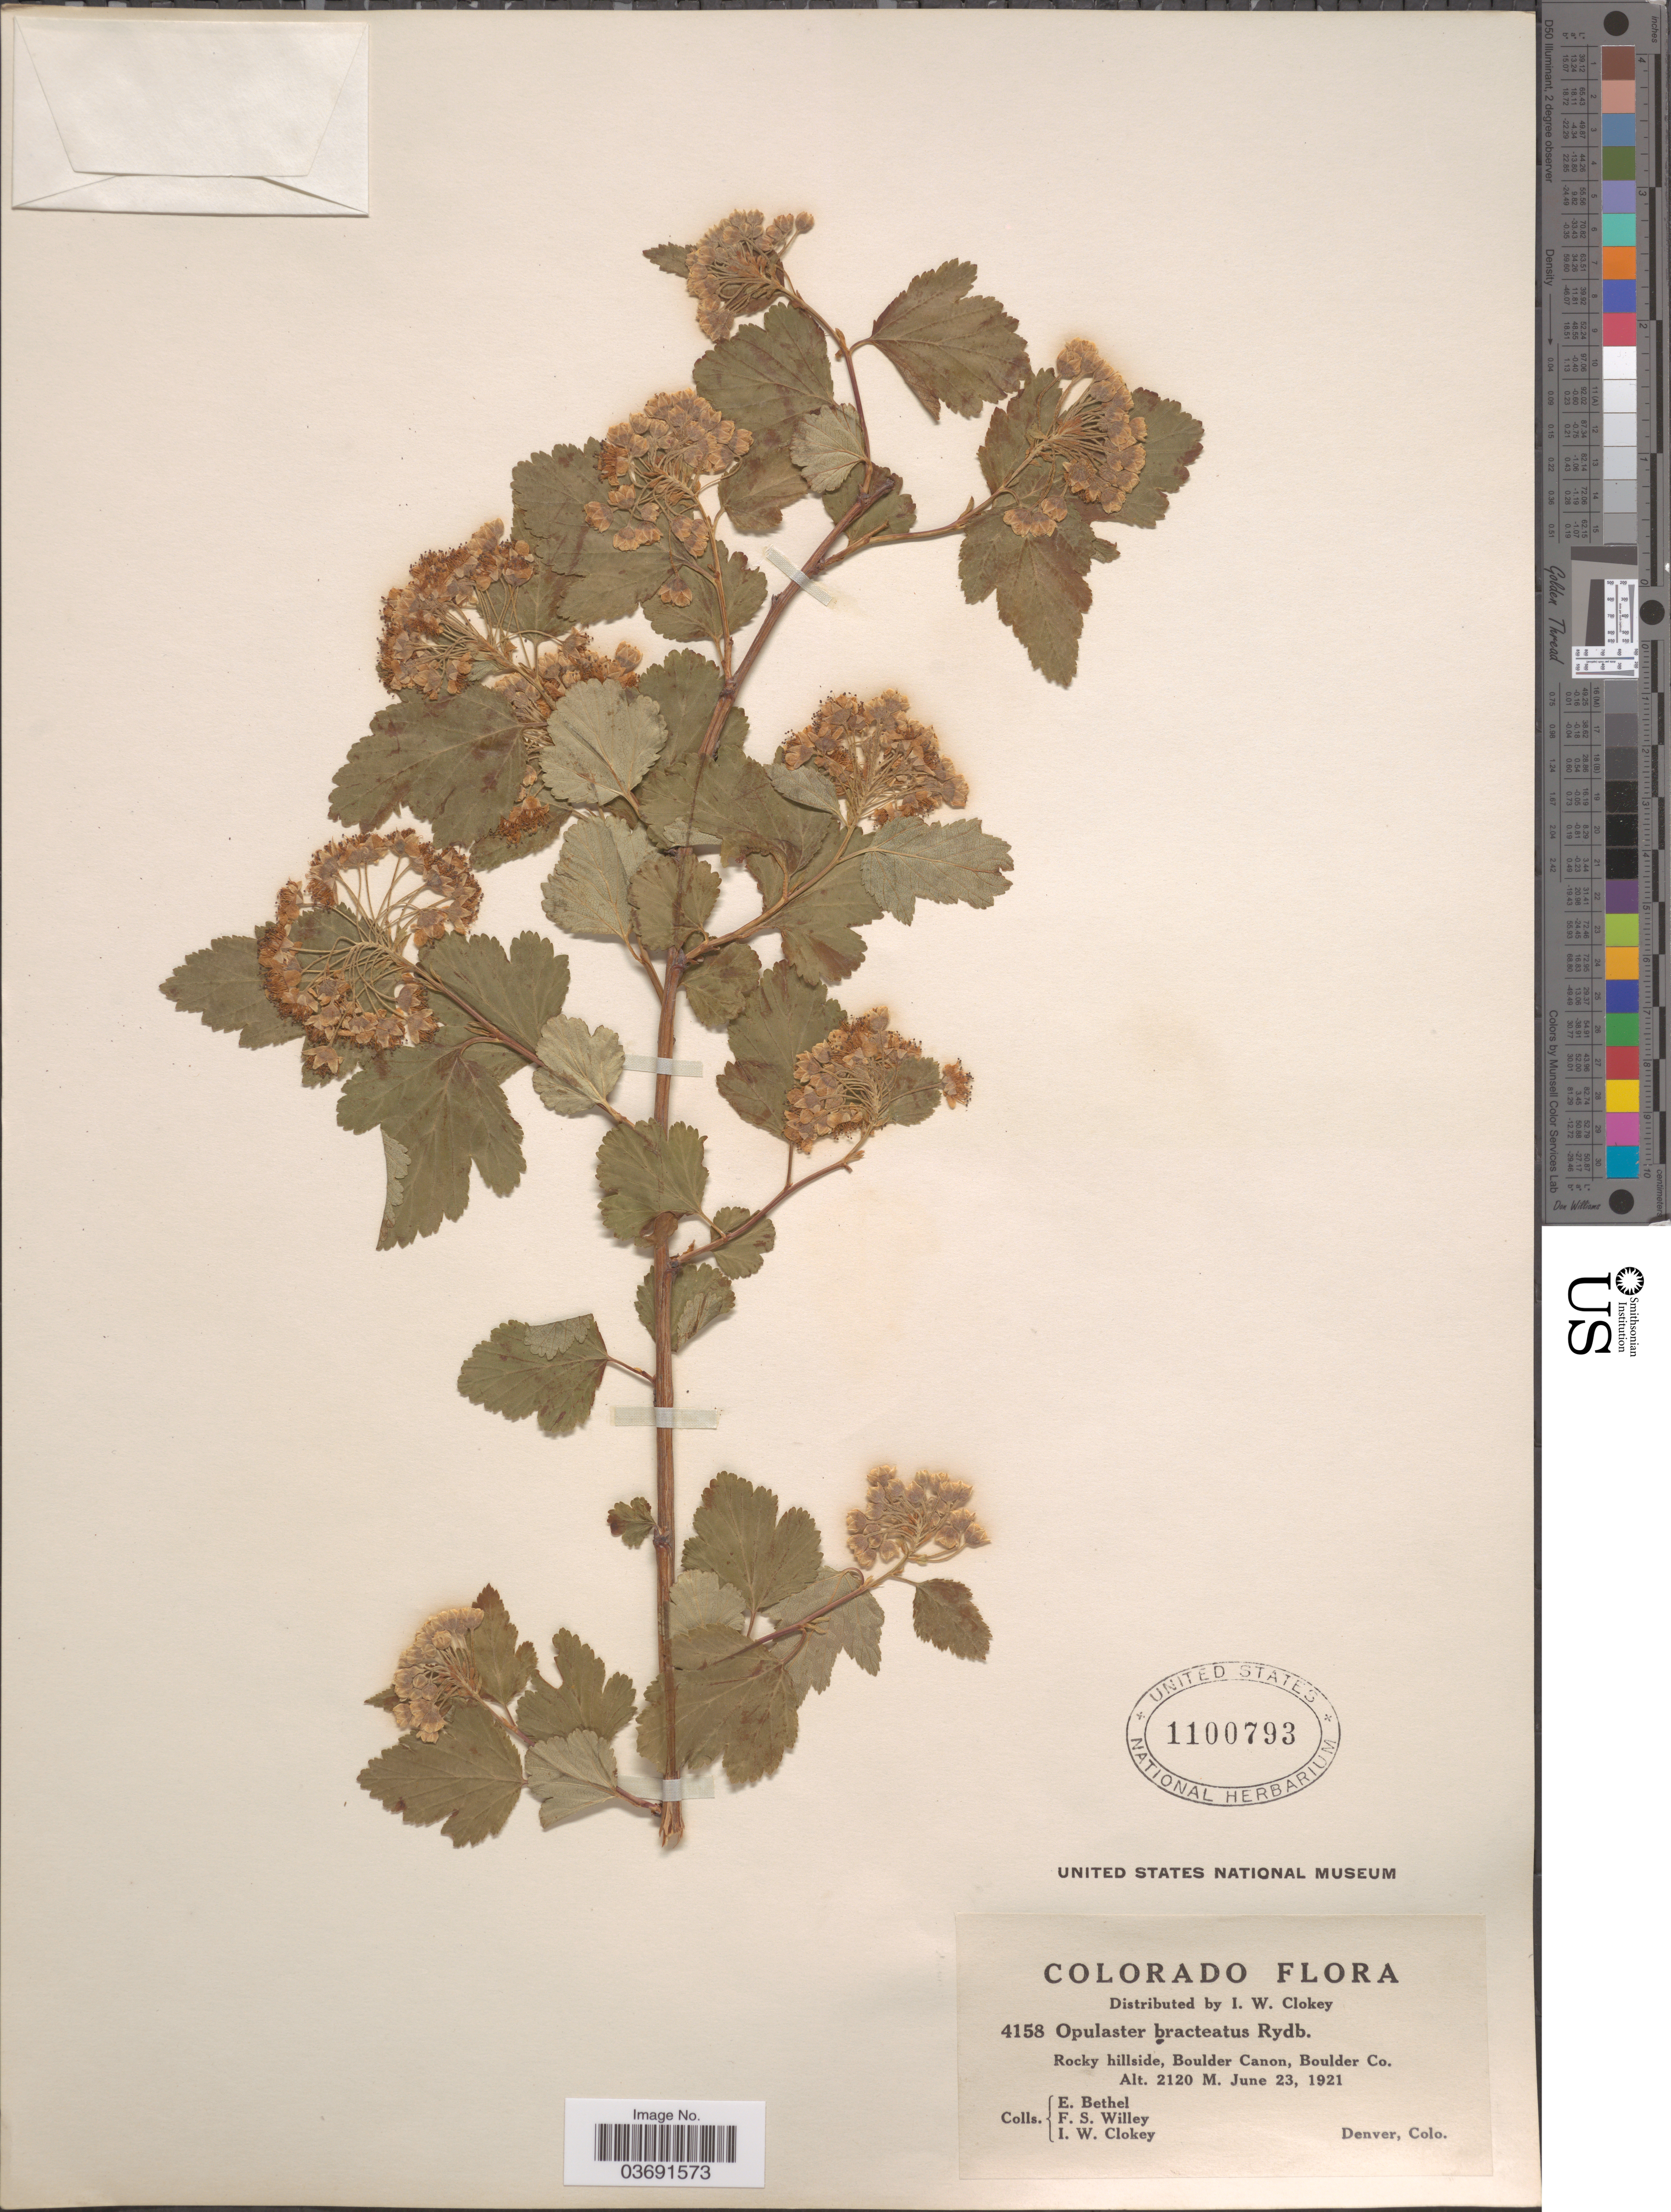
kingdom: Plantae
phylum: Tracheophyta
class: Magnoliopsida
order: Rosales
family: Rosaceae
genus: Physocarpus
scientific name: Physocarpus intermedius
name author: (Rydb.) C.K. Schneid.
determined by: Bruederle, Leo P.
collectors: E. Bethel, F. Willey & I. W. Clokey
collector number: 4158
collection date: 1921-06-23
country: United States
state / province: Colorado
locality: Boulder Canon, Boulder Co.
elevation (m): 2120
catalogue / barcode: US 1100793